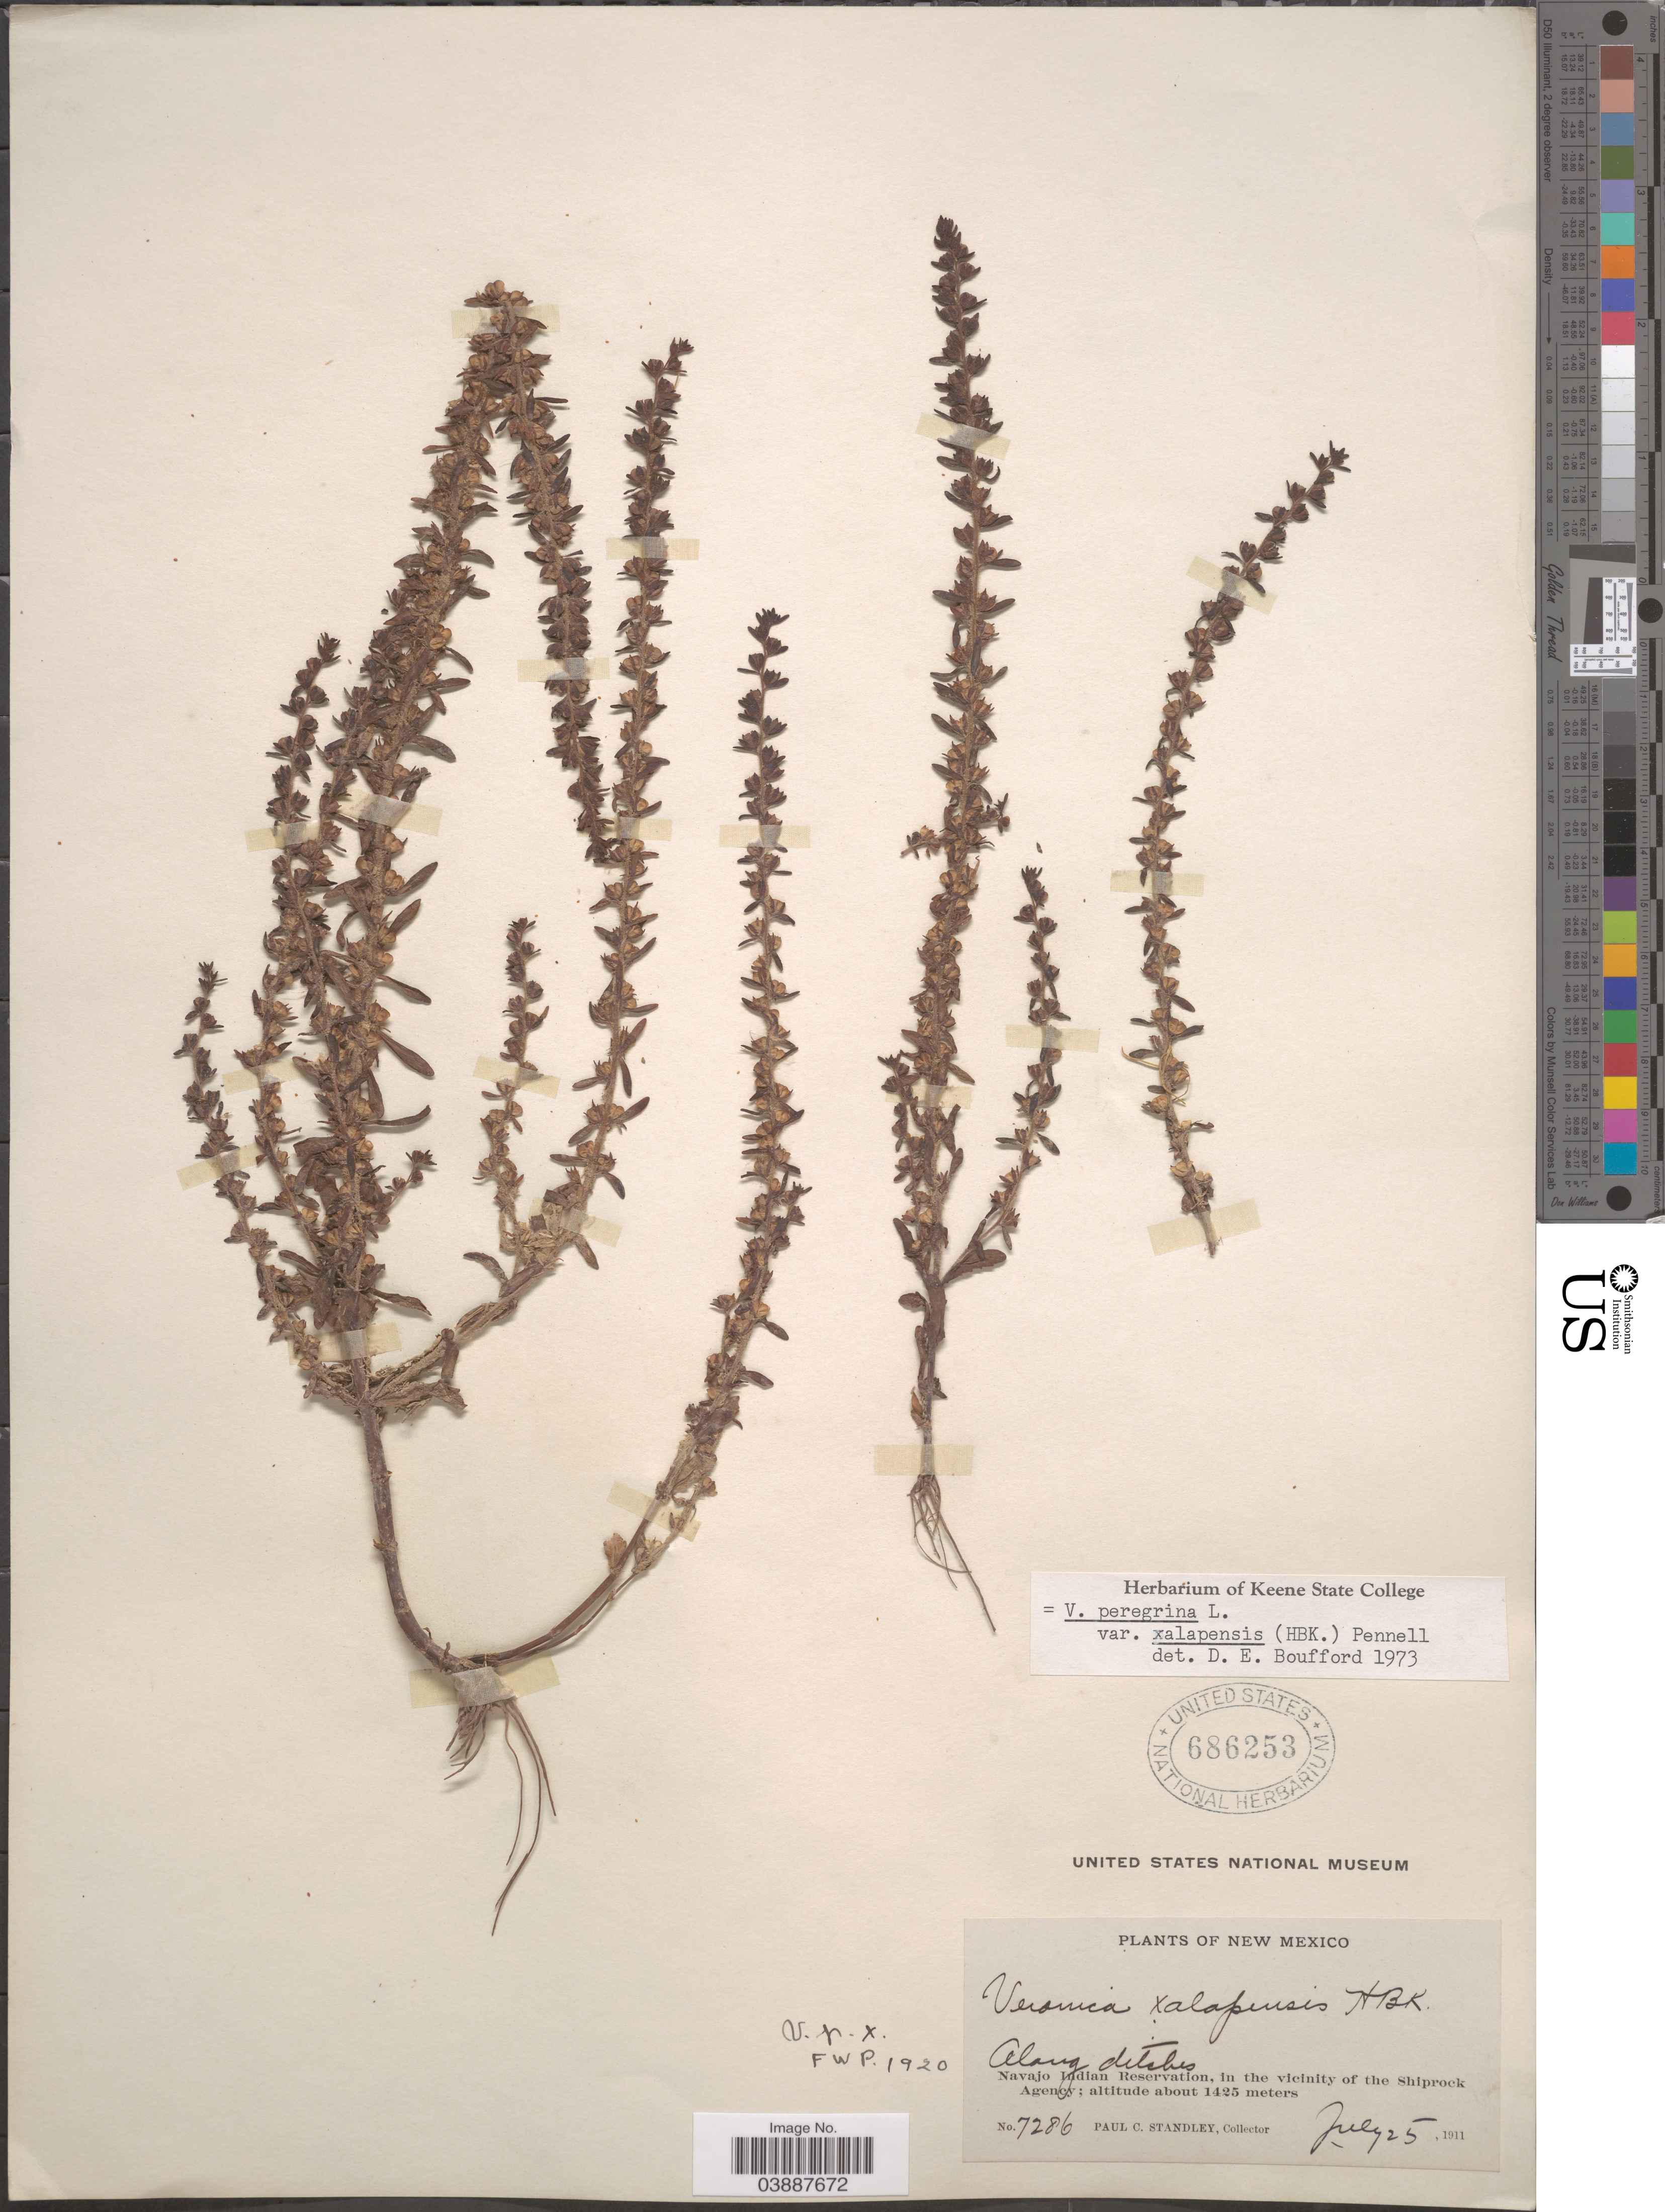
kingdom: Plantae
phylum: Tracheophyta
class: Magnoliopsida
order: Lamiales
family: Plantaginaceae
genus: Veronica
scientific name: Veronica peregrina var. xalapensis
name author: Kunth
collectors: P. C. Standley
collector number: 7286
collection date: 1911-07-25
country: United States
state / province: New Mexico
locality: Navajo Indian Reservation, in the vicinity of the Shiprock Agency.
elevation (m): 1425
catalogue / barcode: US 686253